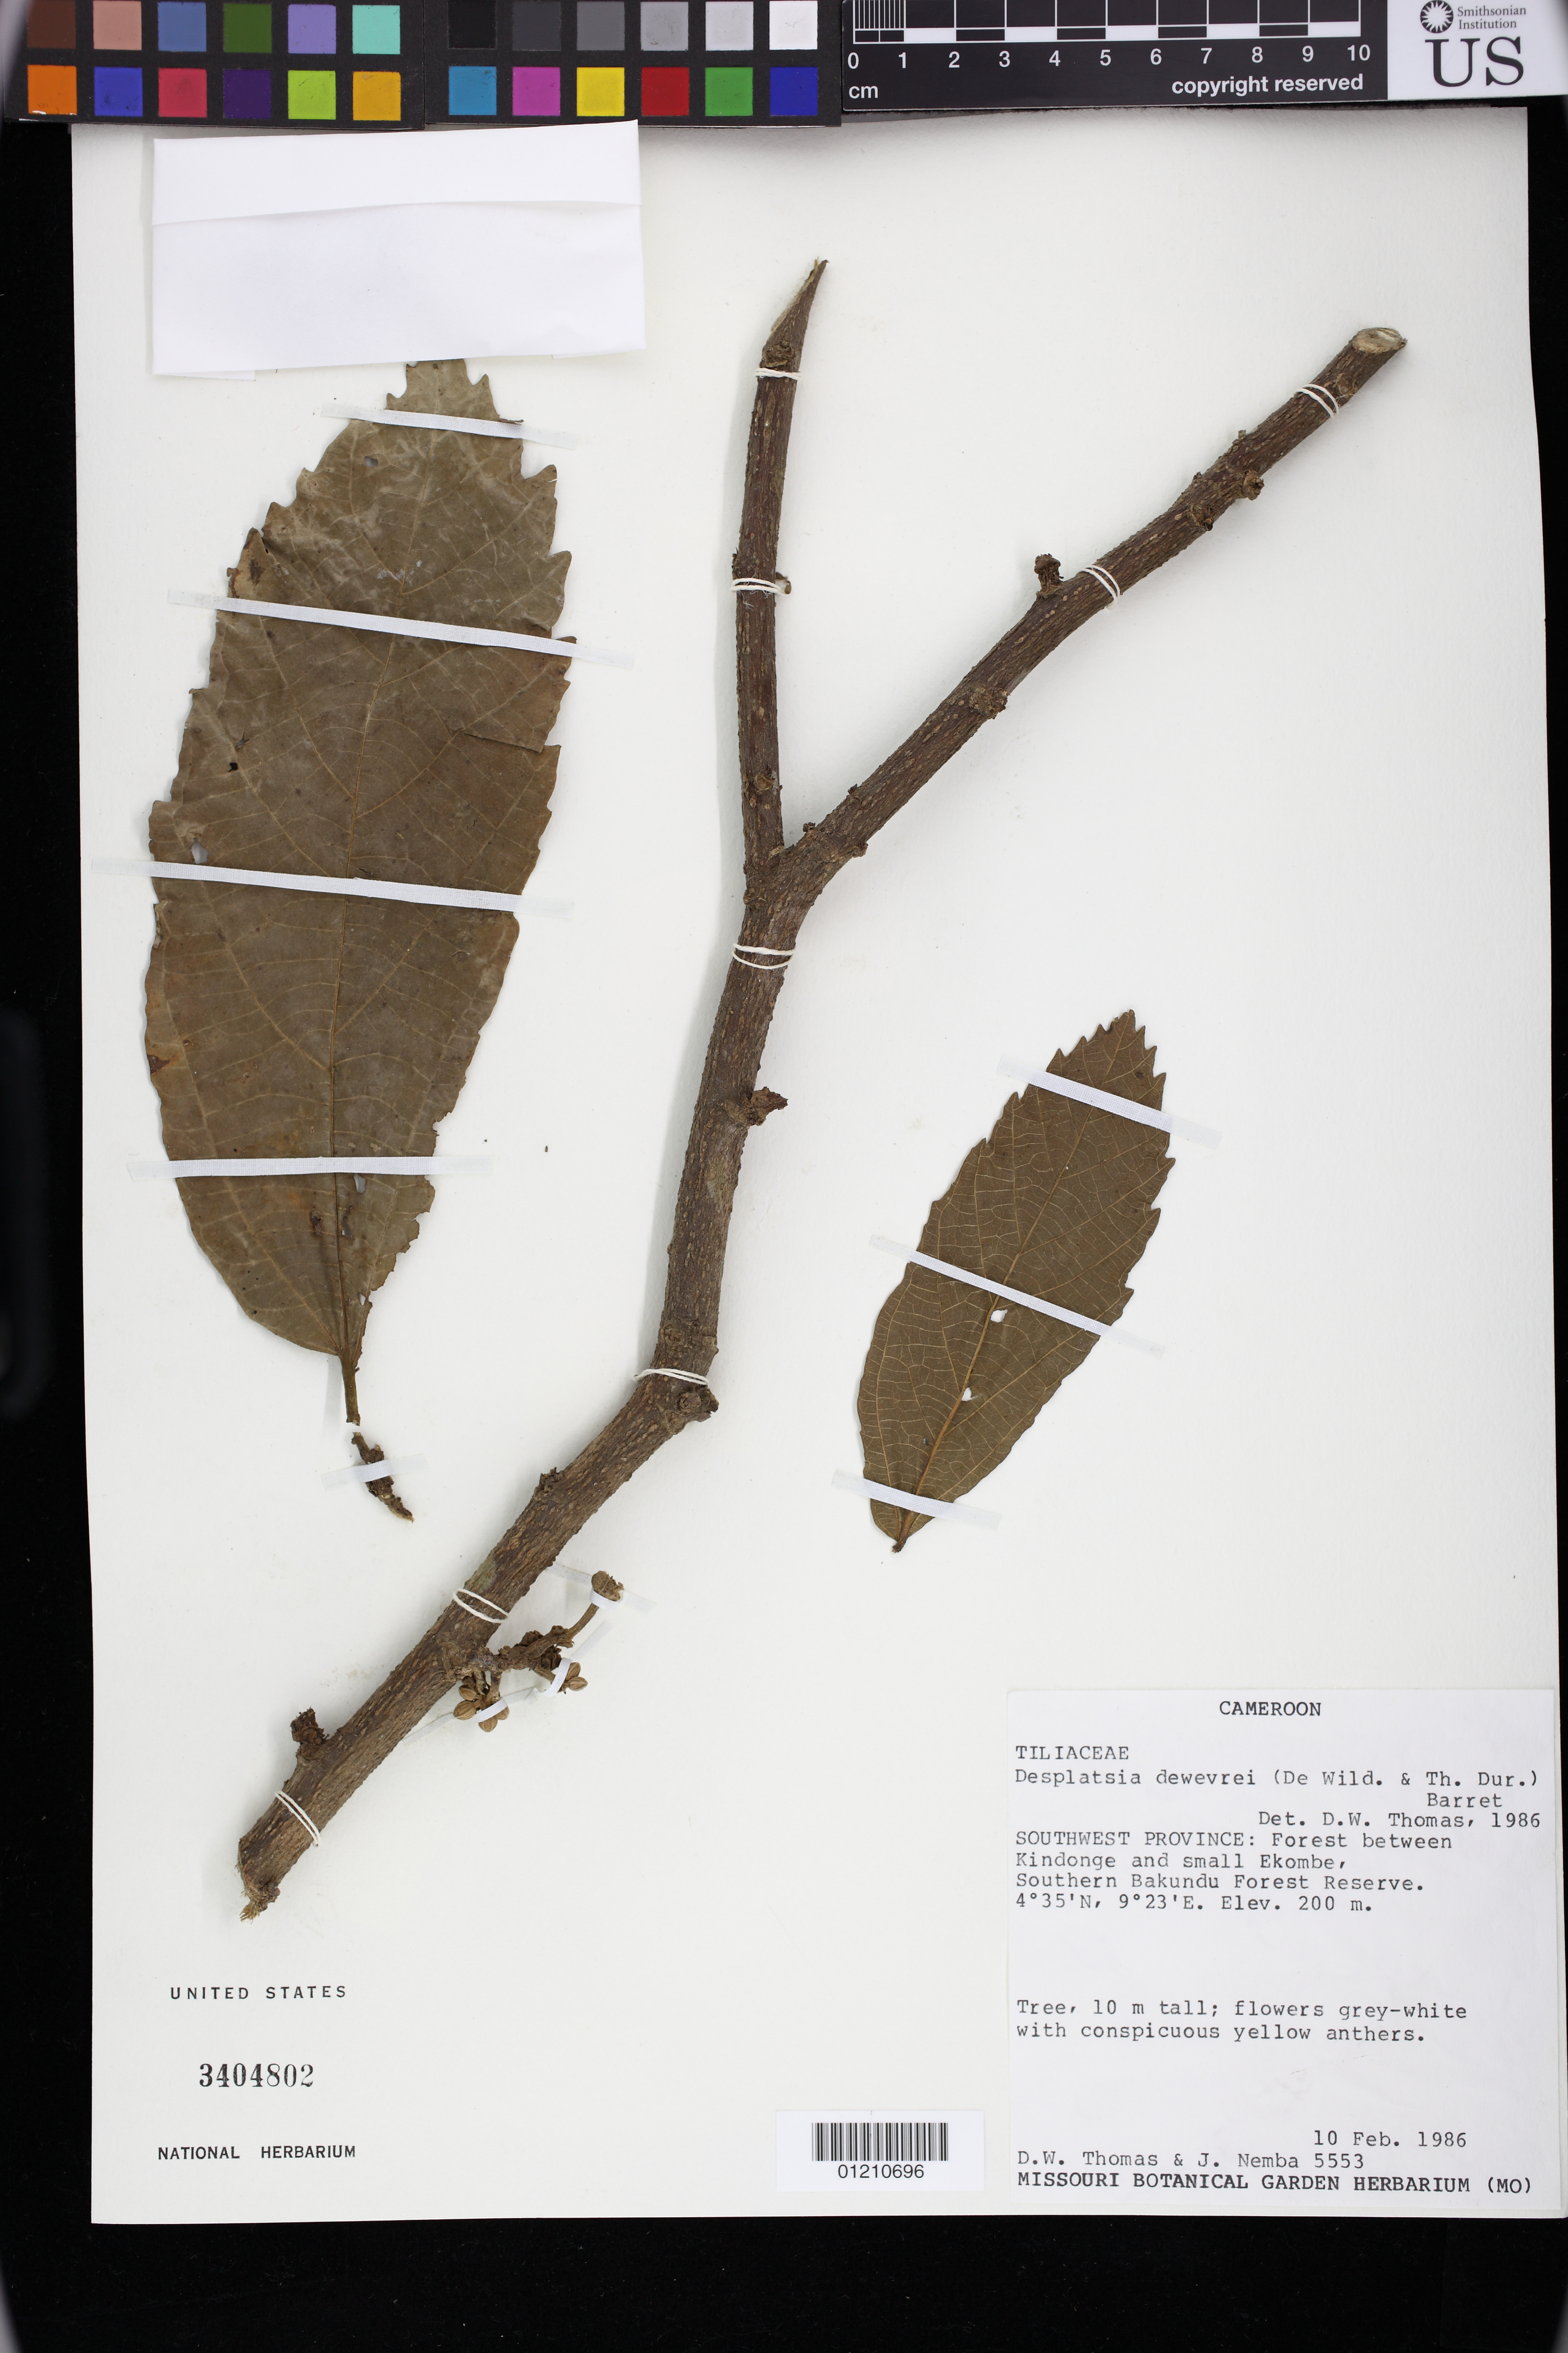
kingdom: Plantae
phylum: Tracheophyta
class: Magnoliopsida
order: Malvales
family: Malvaceae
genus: Desplatsia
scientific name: Desplatsia dewevrei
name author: (De Wild. & Durand) Burret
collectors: D. W. Thomas & J. Nemba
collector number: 5553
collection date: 1986-02-10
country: Cameroon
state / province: Sud-Ouest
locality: Forest between Kindonge and small Ekombe, Southern Bakundu Forest Reserve.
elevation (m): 200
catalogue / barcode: US 3404802